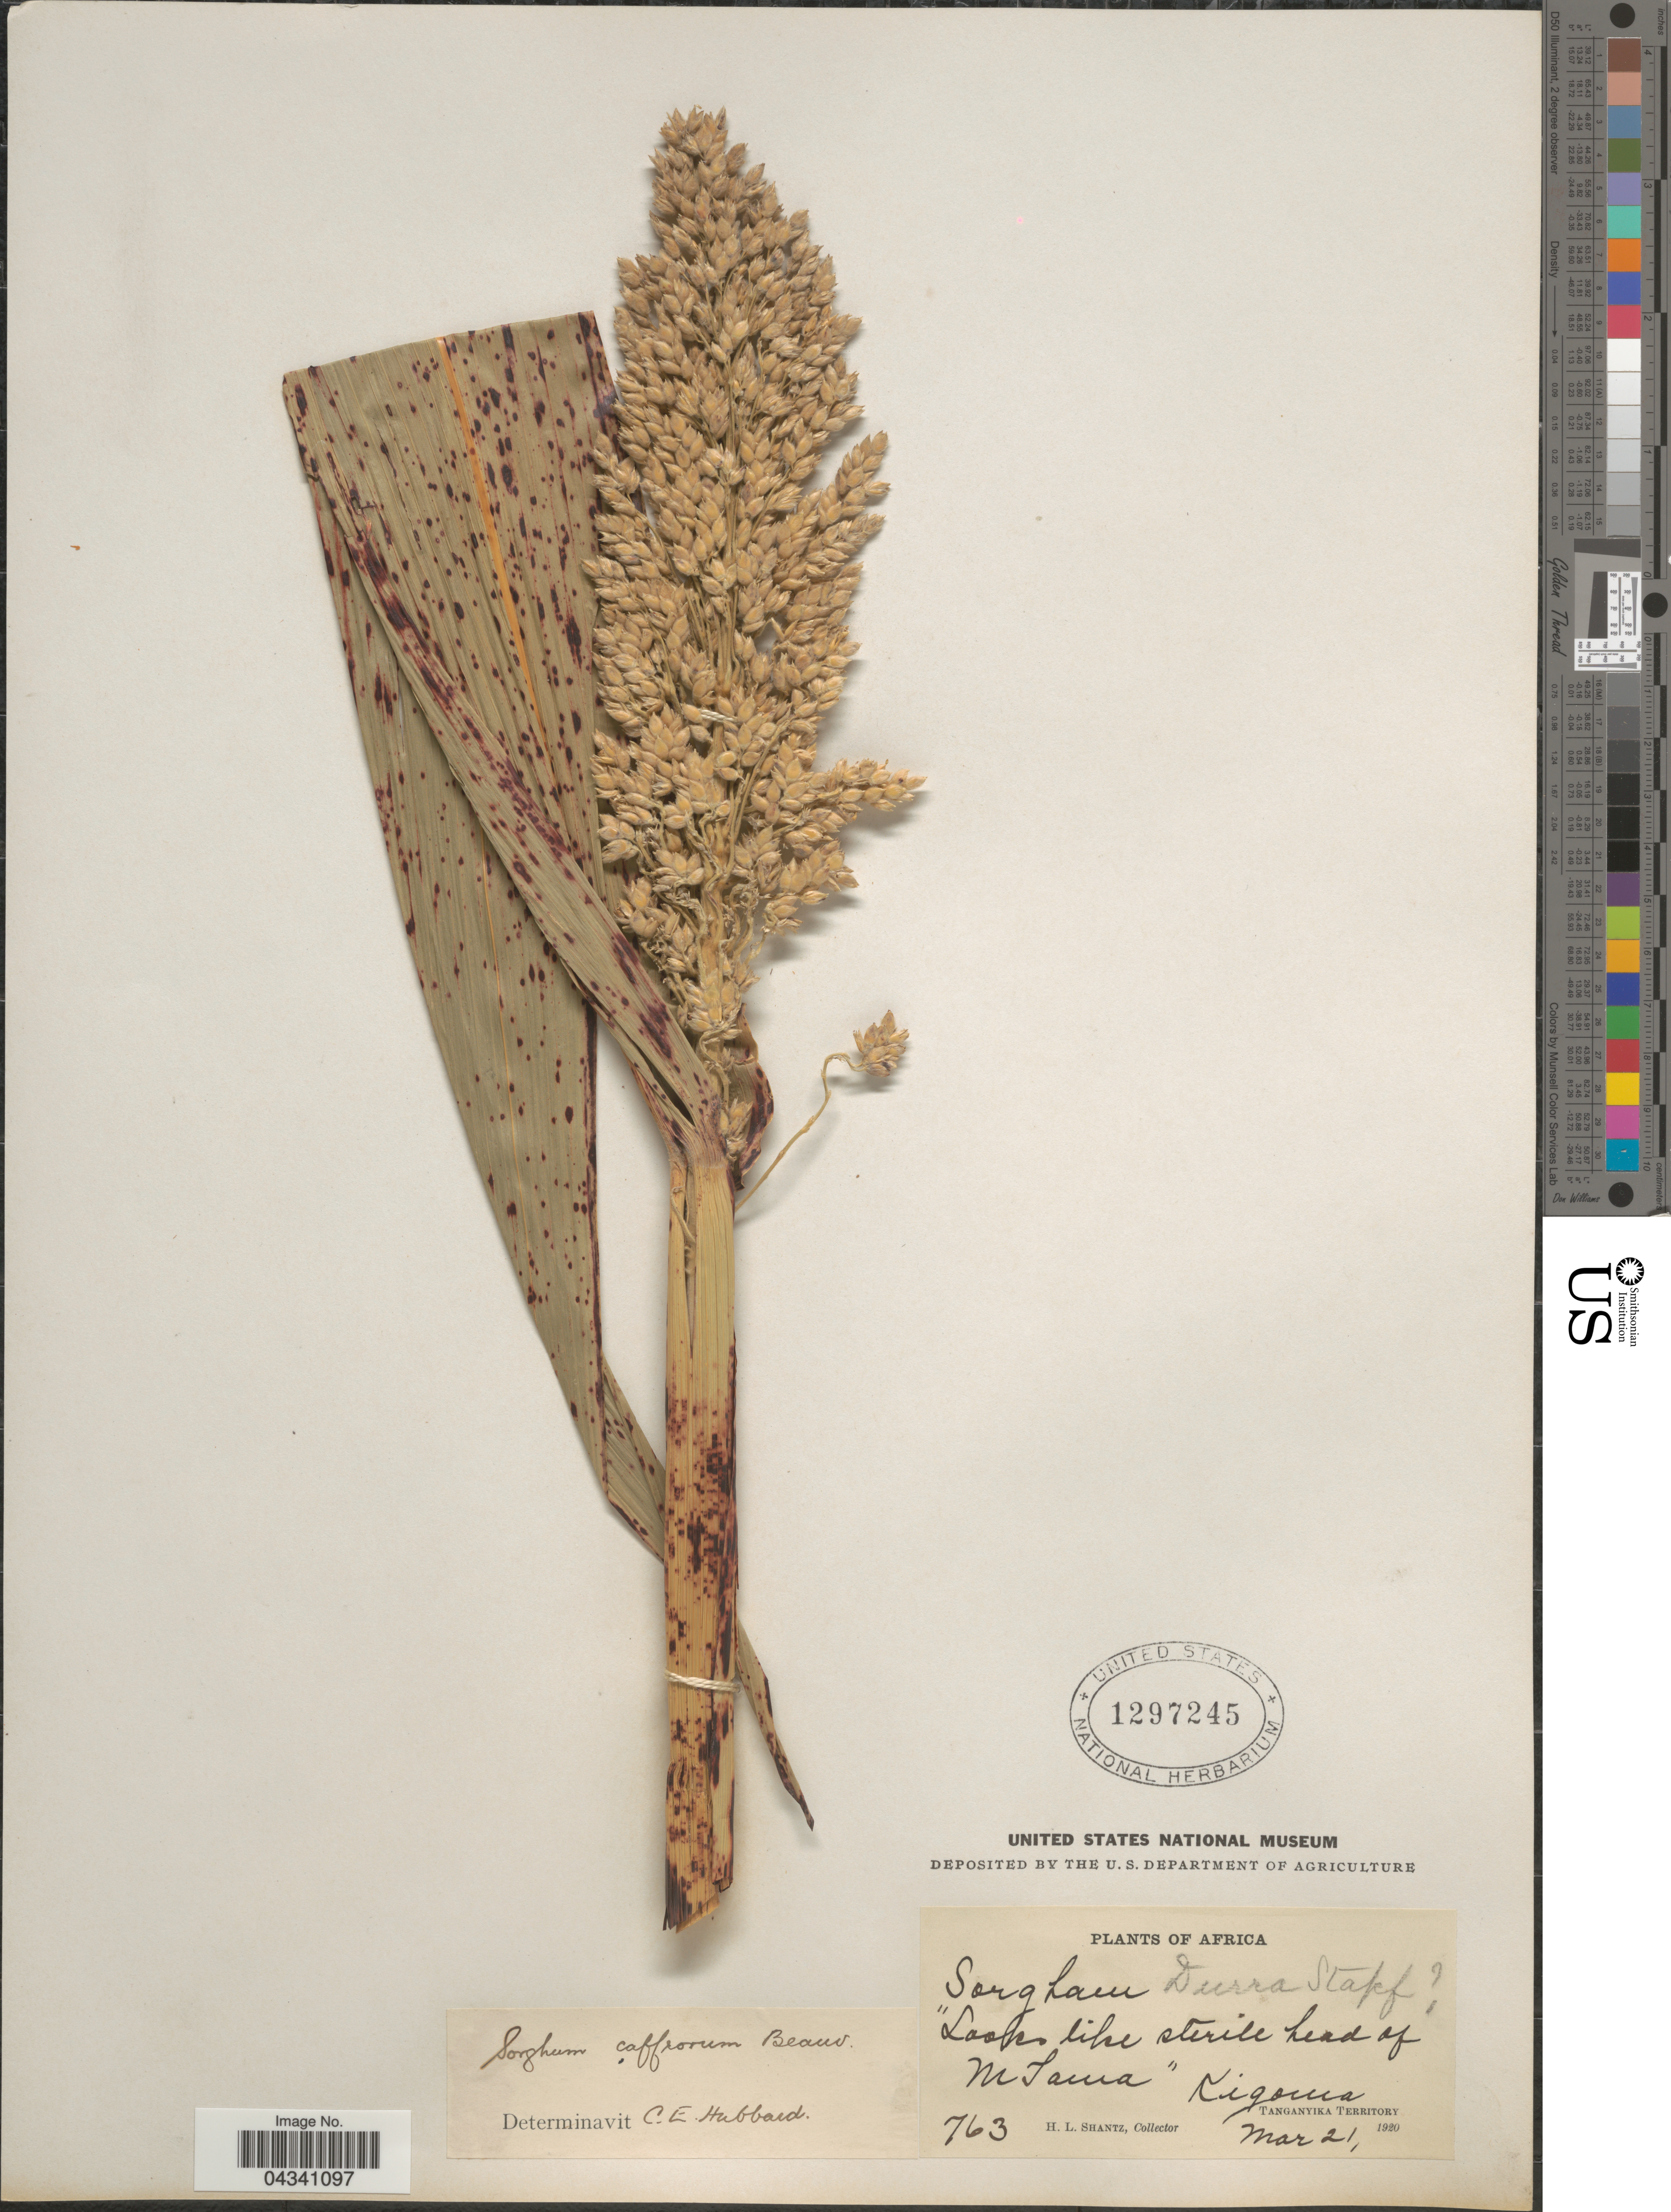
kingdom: Plantae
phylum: Tracheophyta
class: Liliopsida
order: Poales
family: Poaceae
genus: Sorghum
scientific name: Sorghum bicolor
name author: (L.) Moench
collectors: H. Shantz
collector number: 763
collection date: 1920-03-21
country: Tanzania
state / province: Kigoma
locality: Kigoma.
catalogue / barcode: US 1297245